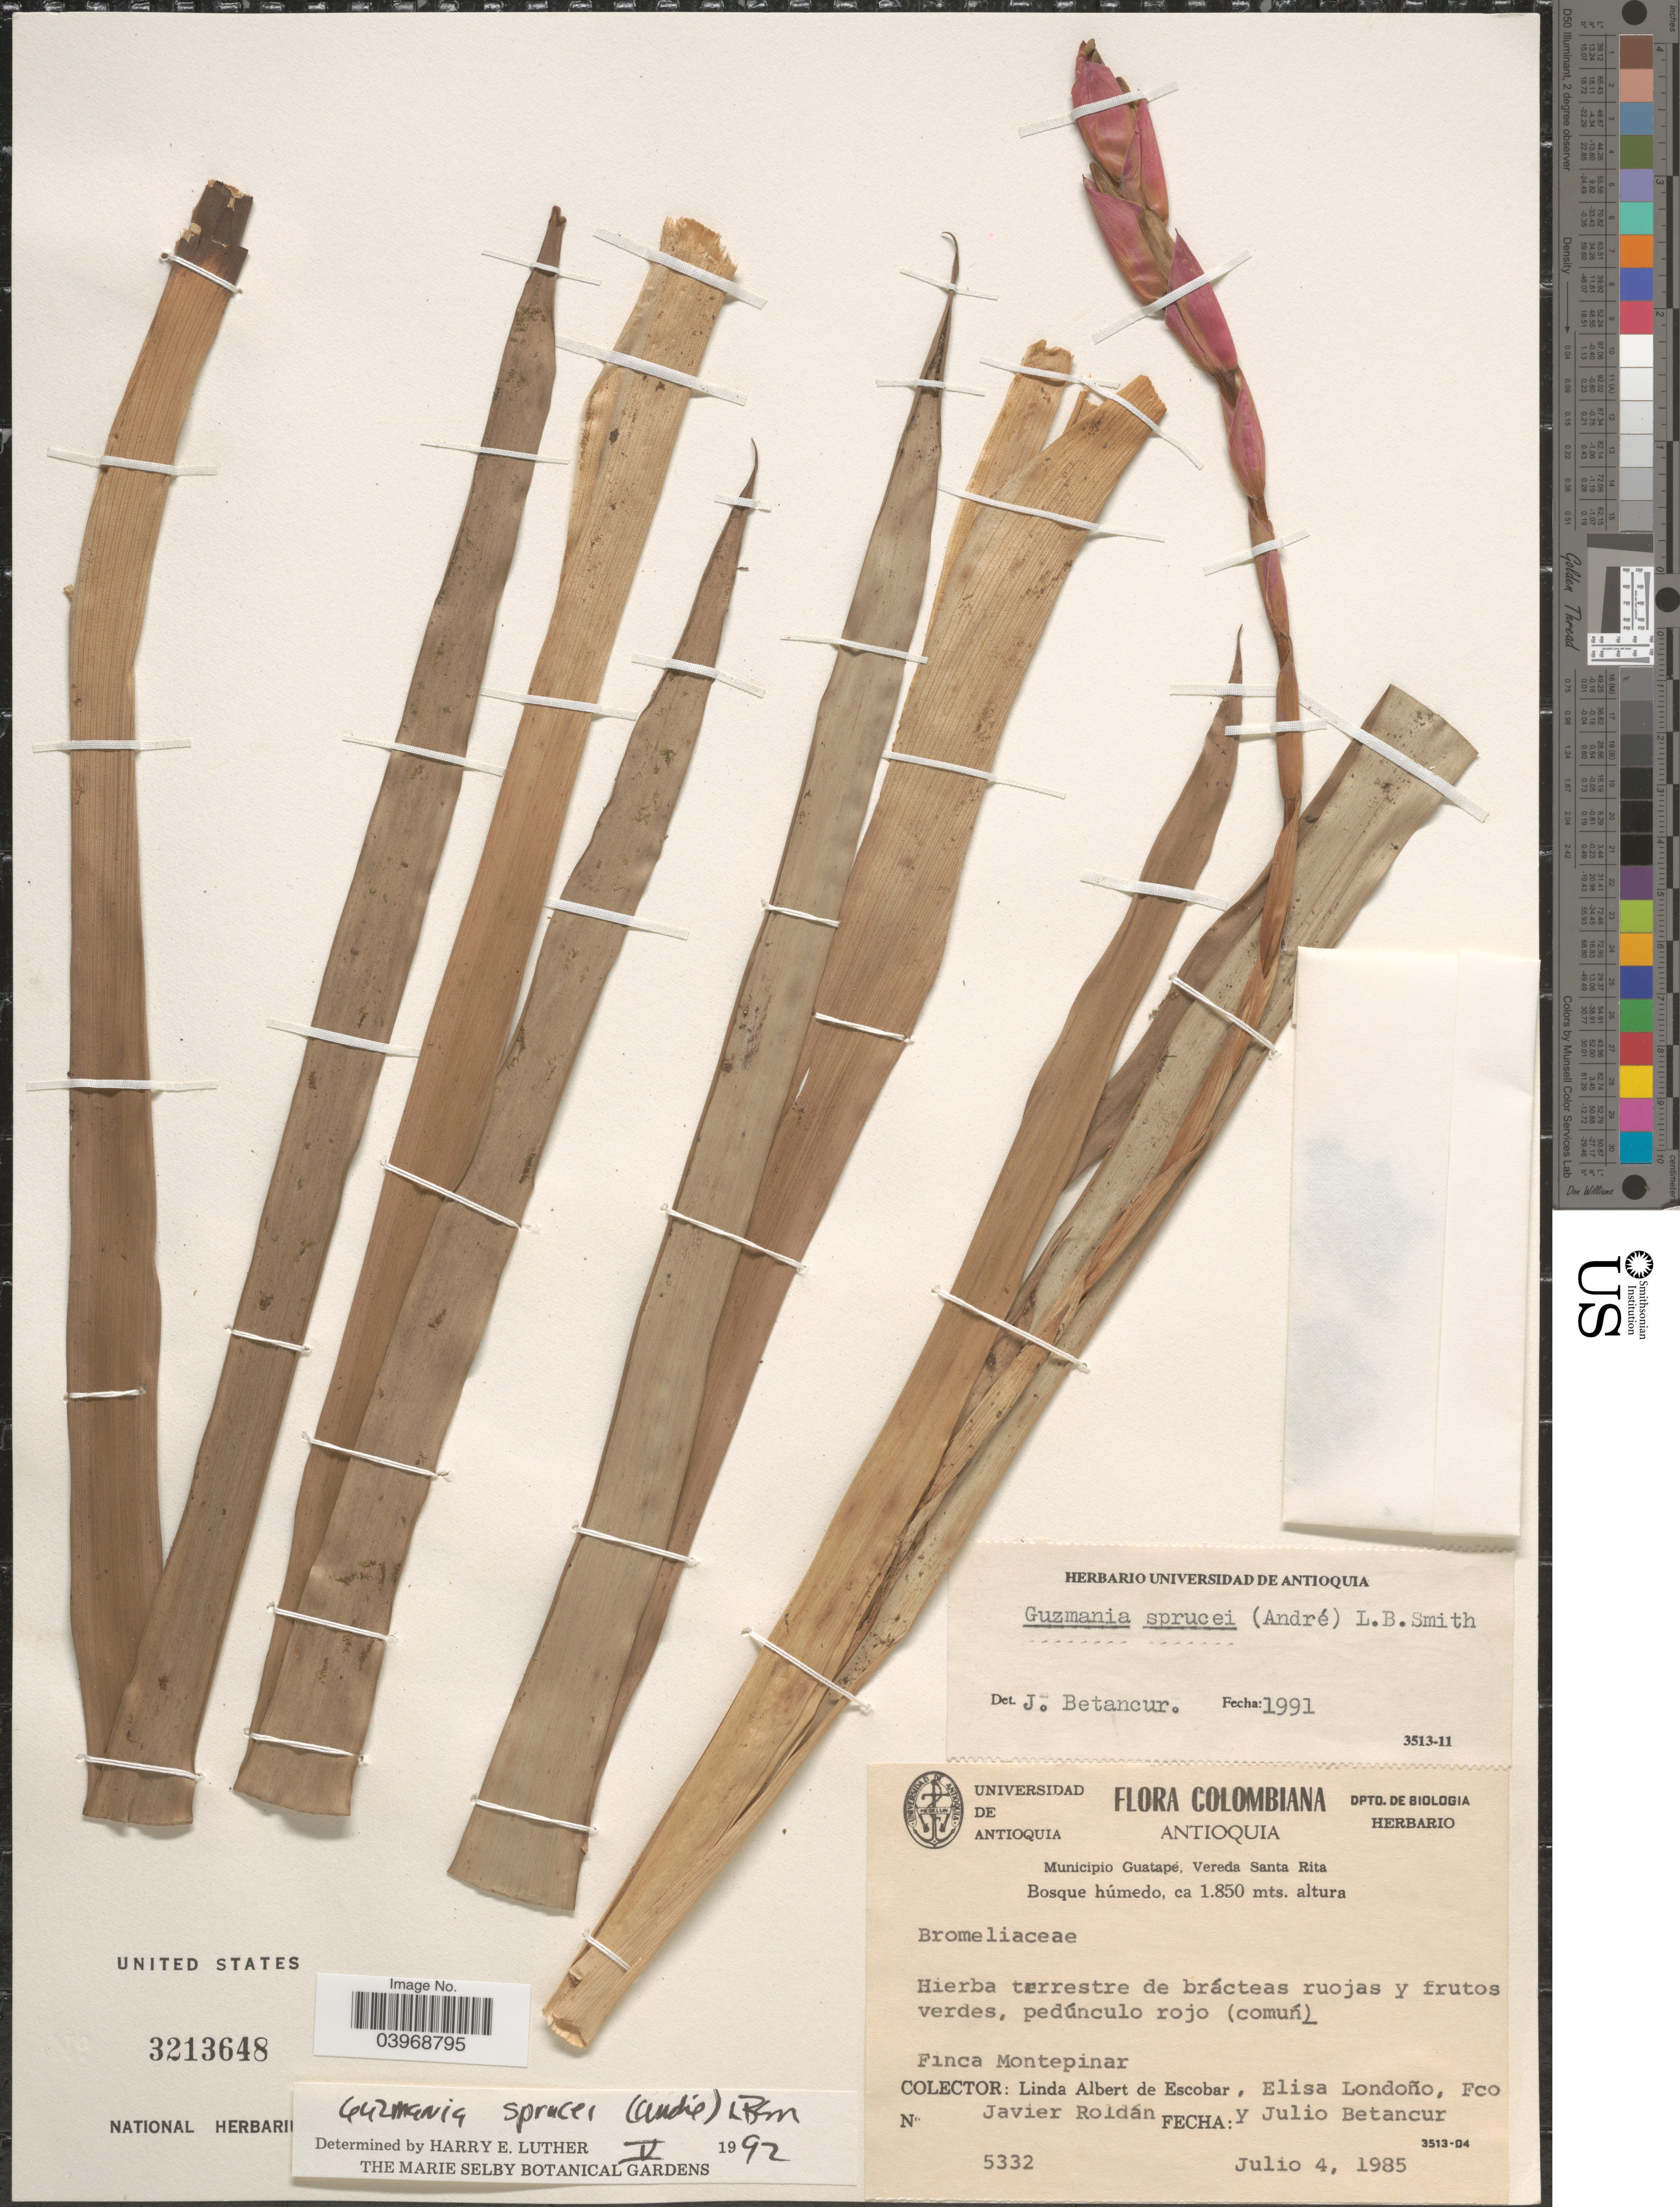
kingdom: Plantae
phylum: Tracheophyta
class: Liliopsida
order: Poales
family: Bromeliaceae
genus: Guzmania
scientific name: Guzmania sprucei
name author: (André) L.B. Sm.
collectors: L. Escobar, E. Londono, F. J. Roldán & J. Betancur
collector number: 5332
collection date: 1985-07-04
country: Colombia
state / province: Antioquia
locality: Municipio Guatapé, Vereda Santa Rita. Bosque húmedo. Finca Montepinar.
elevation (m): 1850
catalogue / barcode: US 3213648